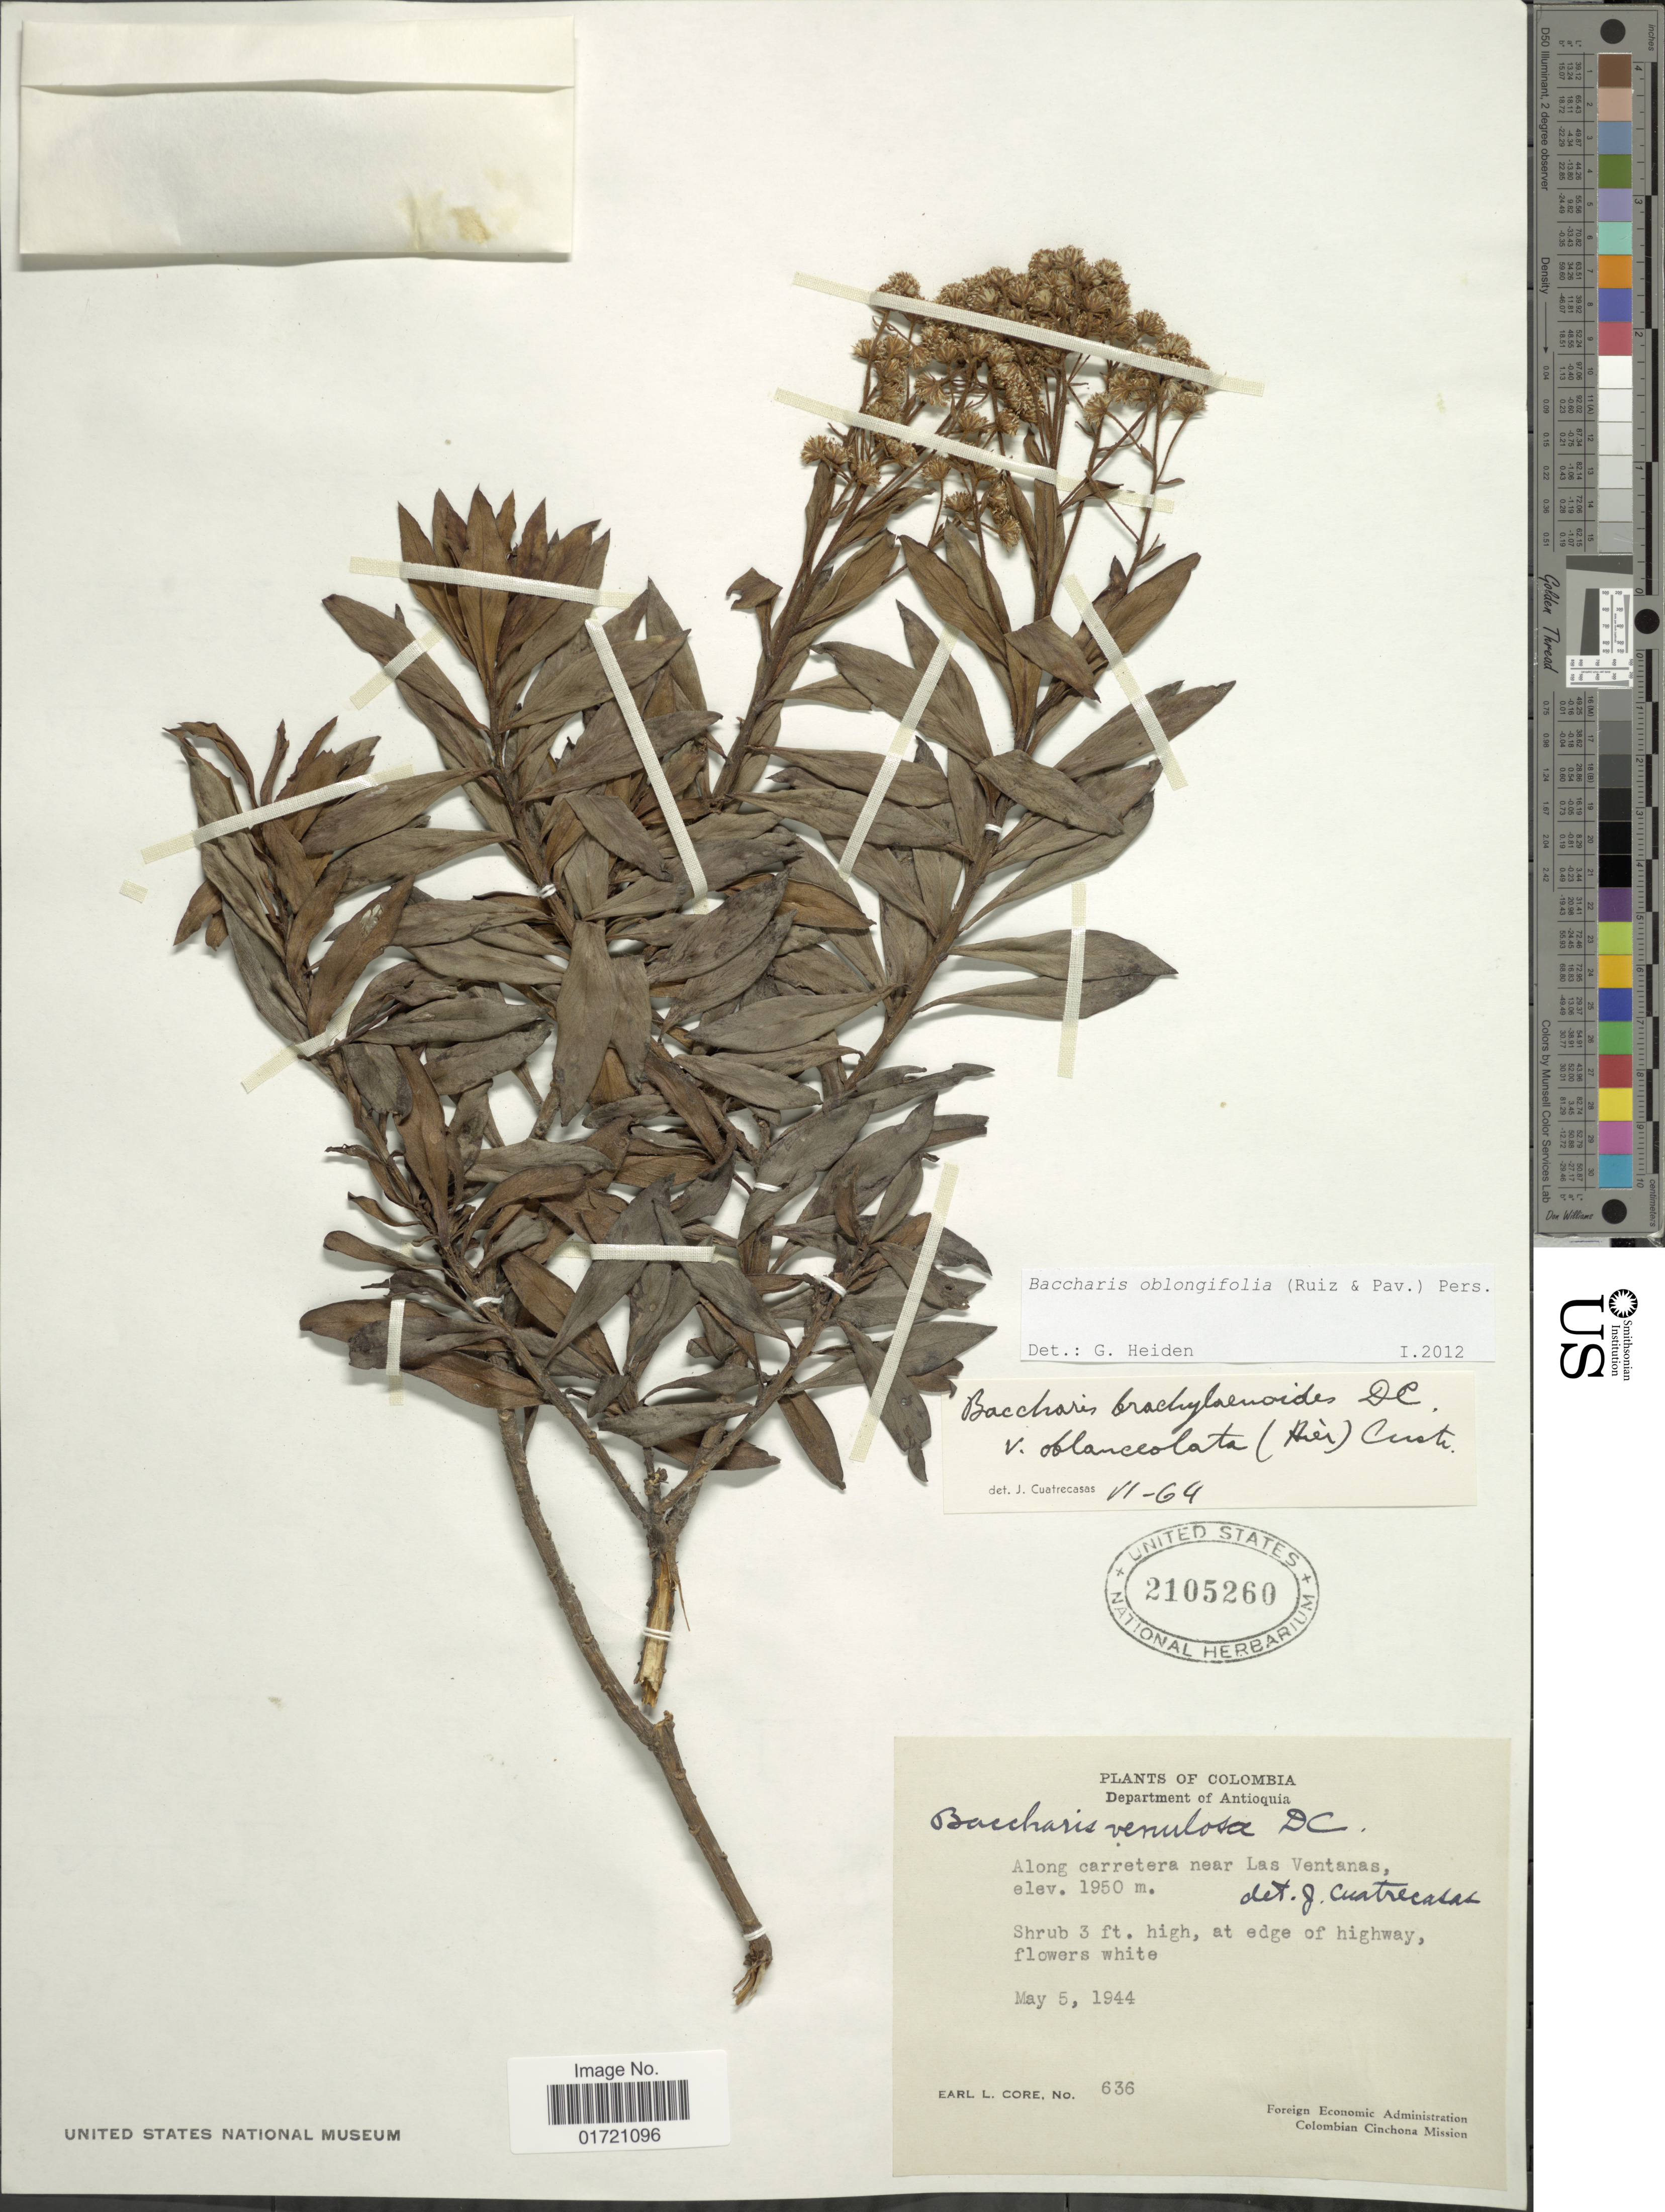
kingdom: Plantae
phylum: Tracheophyta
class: Magnoliopsida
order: Asterales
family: Asteraceae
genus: Baccharis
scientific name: Baccharis oblongifolia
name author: (Ruiz & Pav.) Pers.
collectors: E. L. Core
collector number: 636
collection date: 1944-05-05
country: Colombia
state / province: Antioquia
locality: Department of Antioquia. Along carretera near Las Ventanas.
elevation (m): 1950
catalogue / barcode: US 2105260